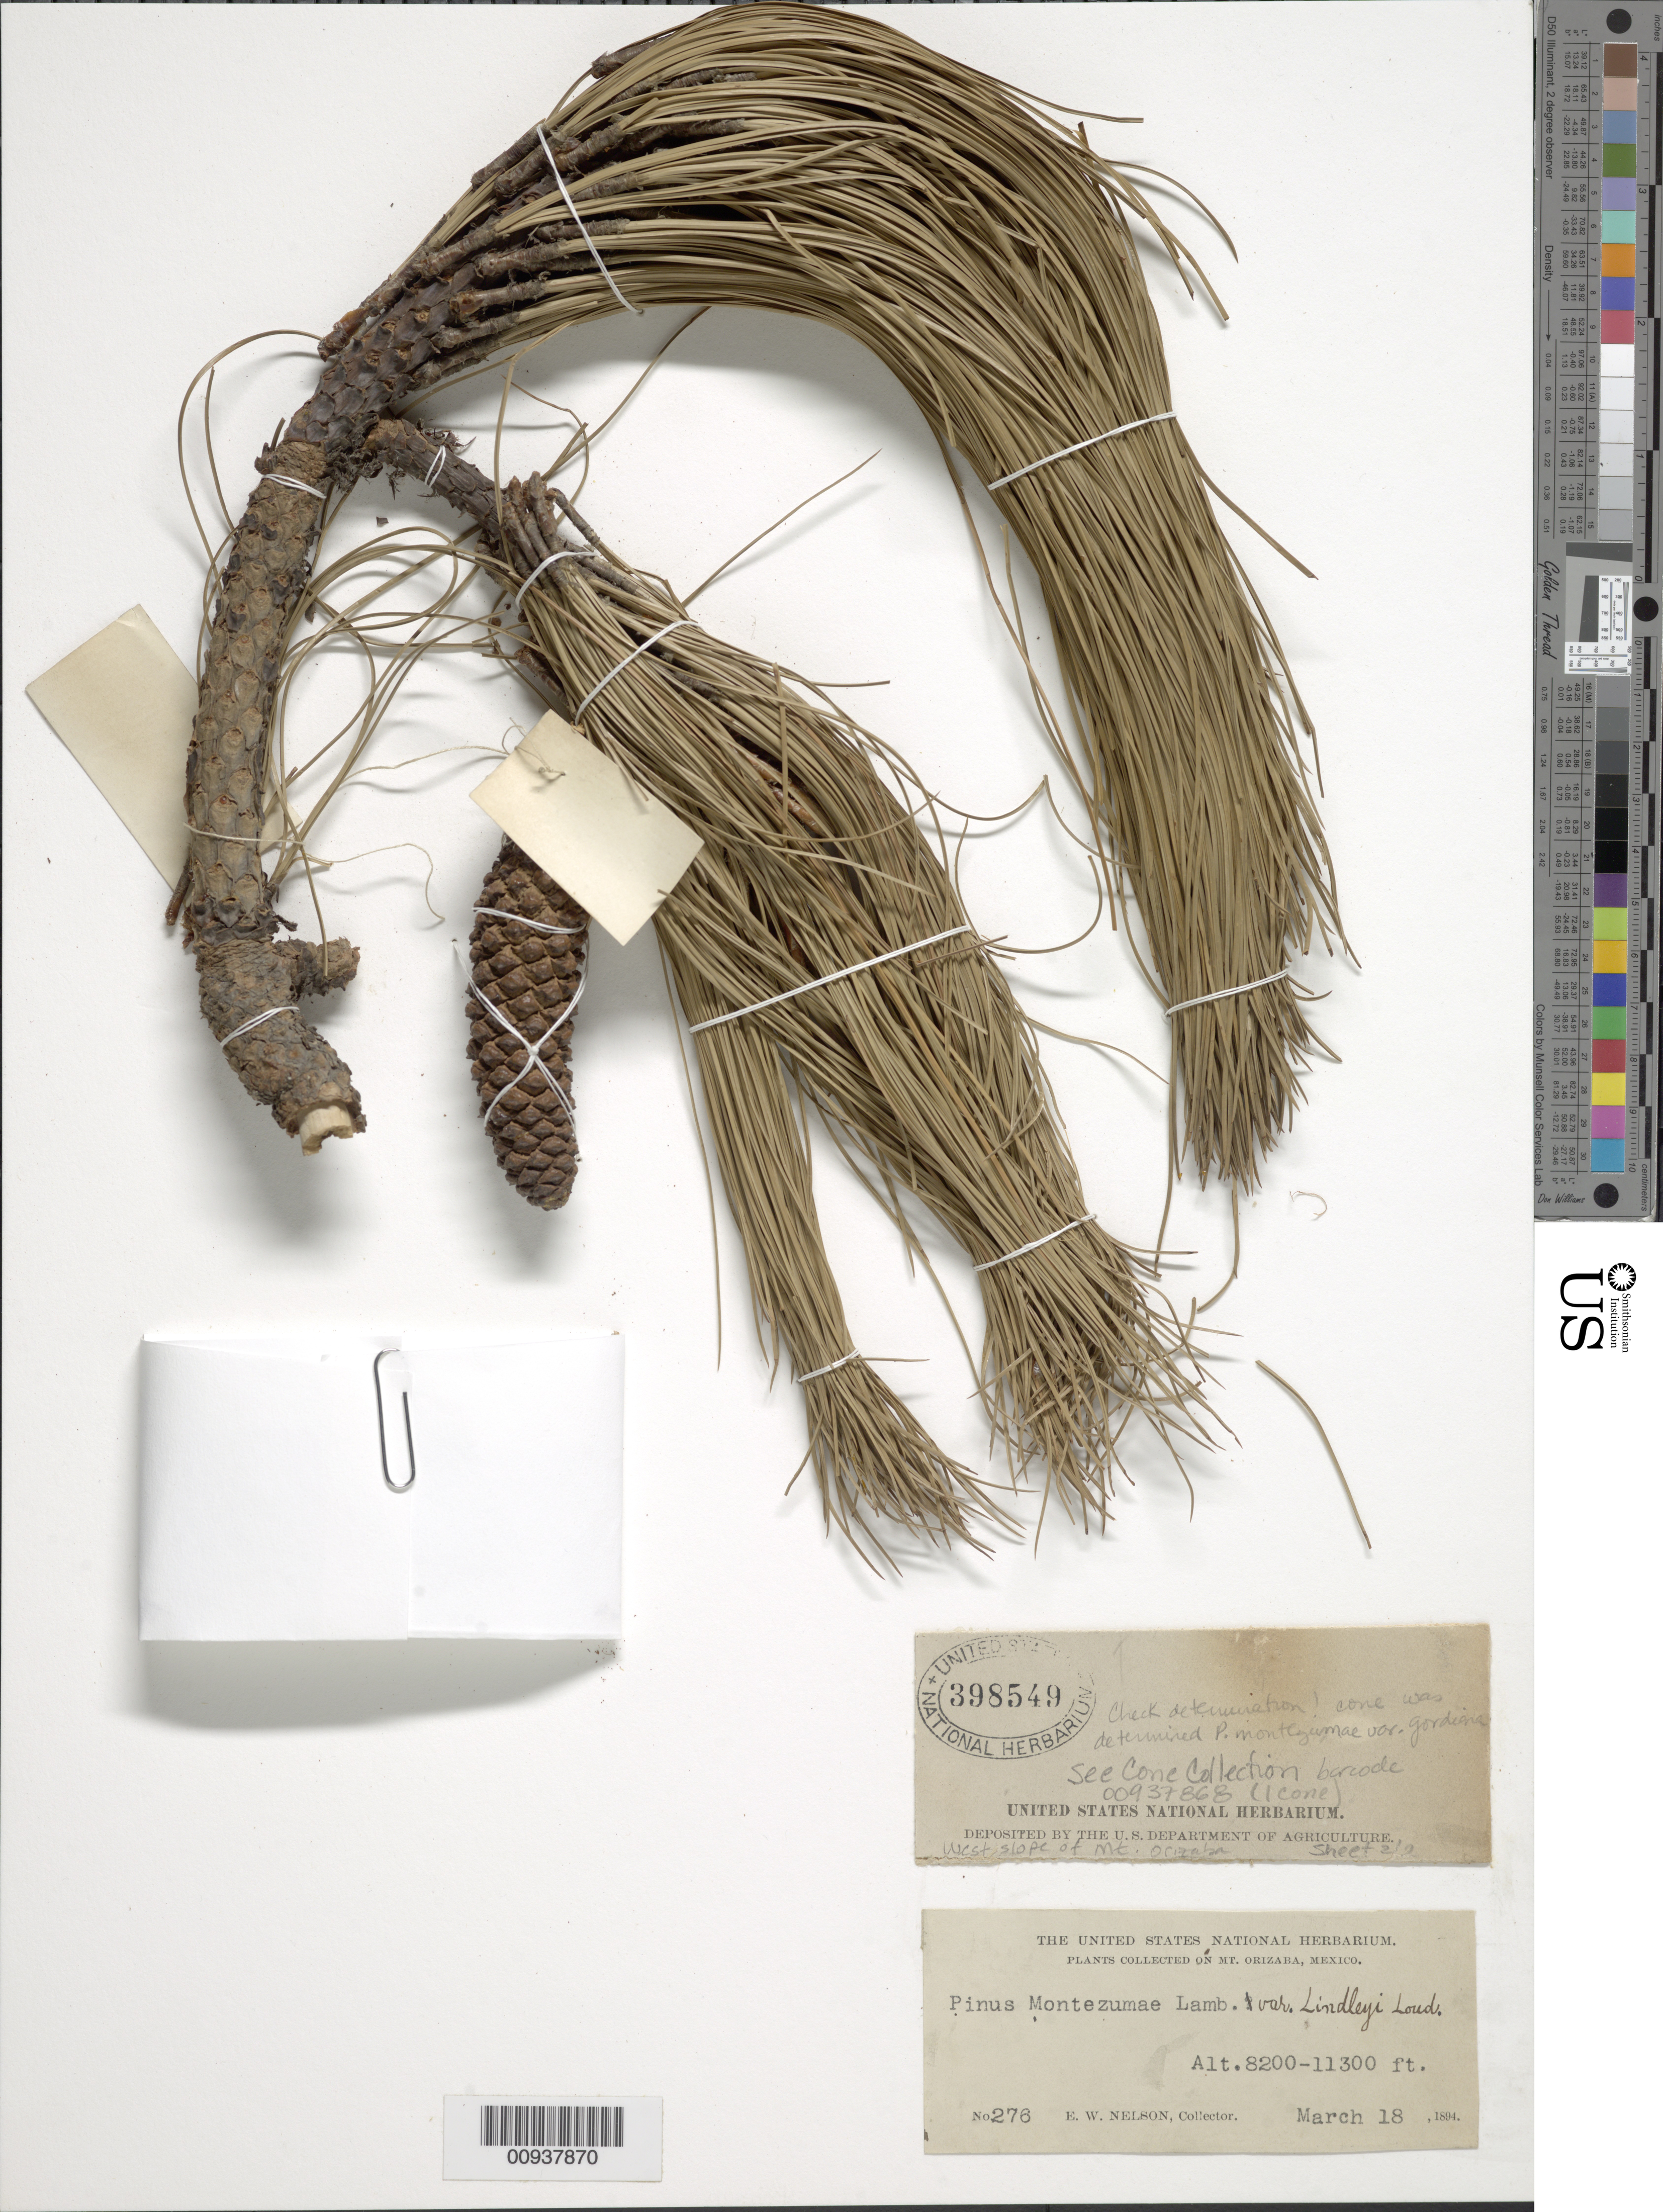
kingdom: Plantae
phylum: Tracheophyta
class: Pinopsida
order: Pinales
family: Pinaceae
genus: Pinus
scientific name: Pinus montezumae var. lindleyi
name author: Loudon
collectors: E. W. Nelson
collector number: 276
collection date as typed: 18 Mar 1894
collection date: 1894-03-18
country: Mexico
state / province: Veracruz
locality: West slope of Mt. Orizaba.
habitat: West slope of Mt.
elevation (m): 2499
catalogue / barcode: US 398549